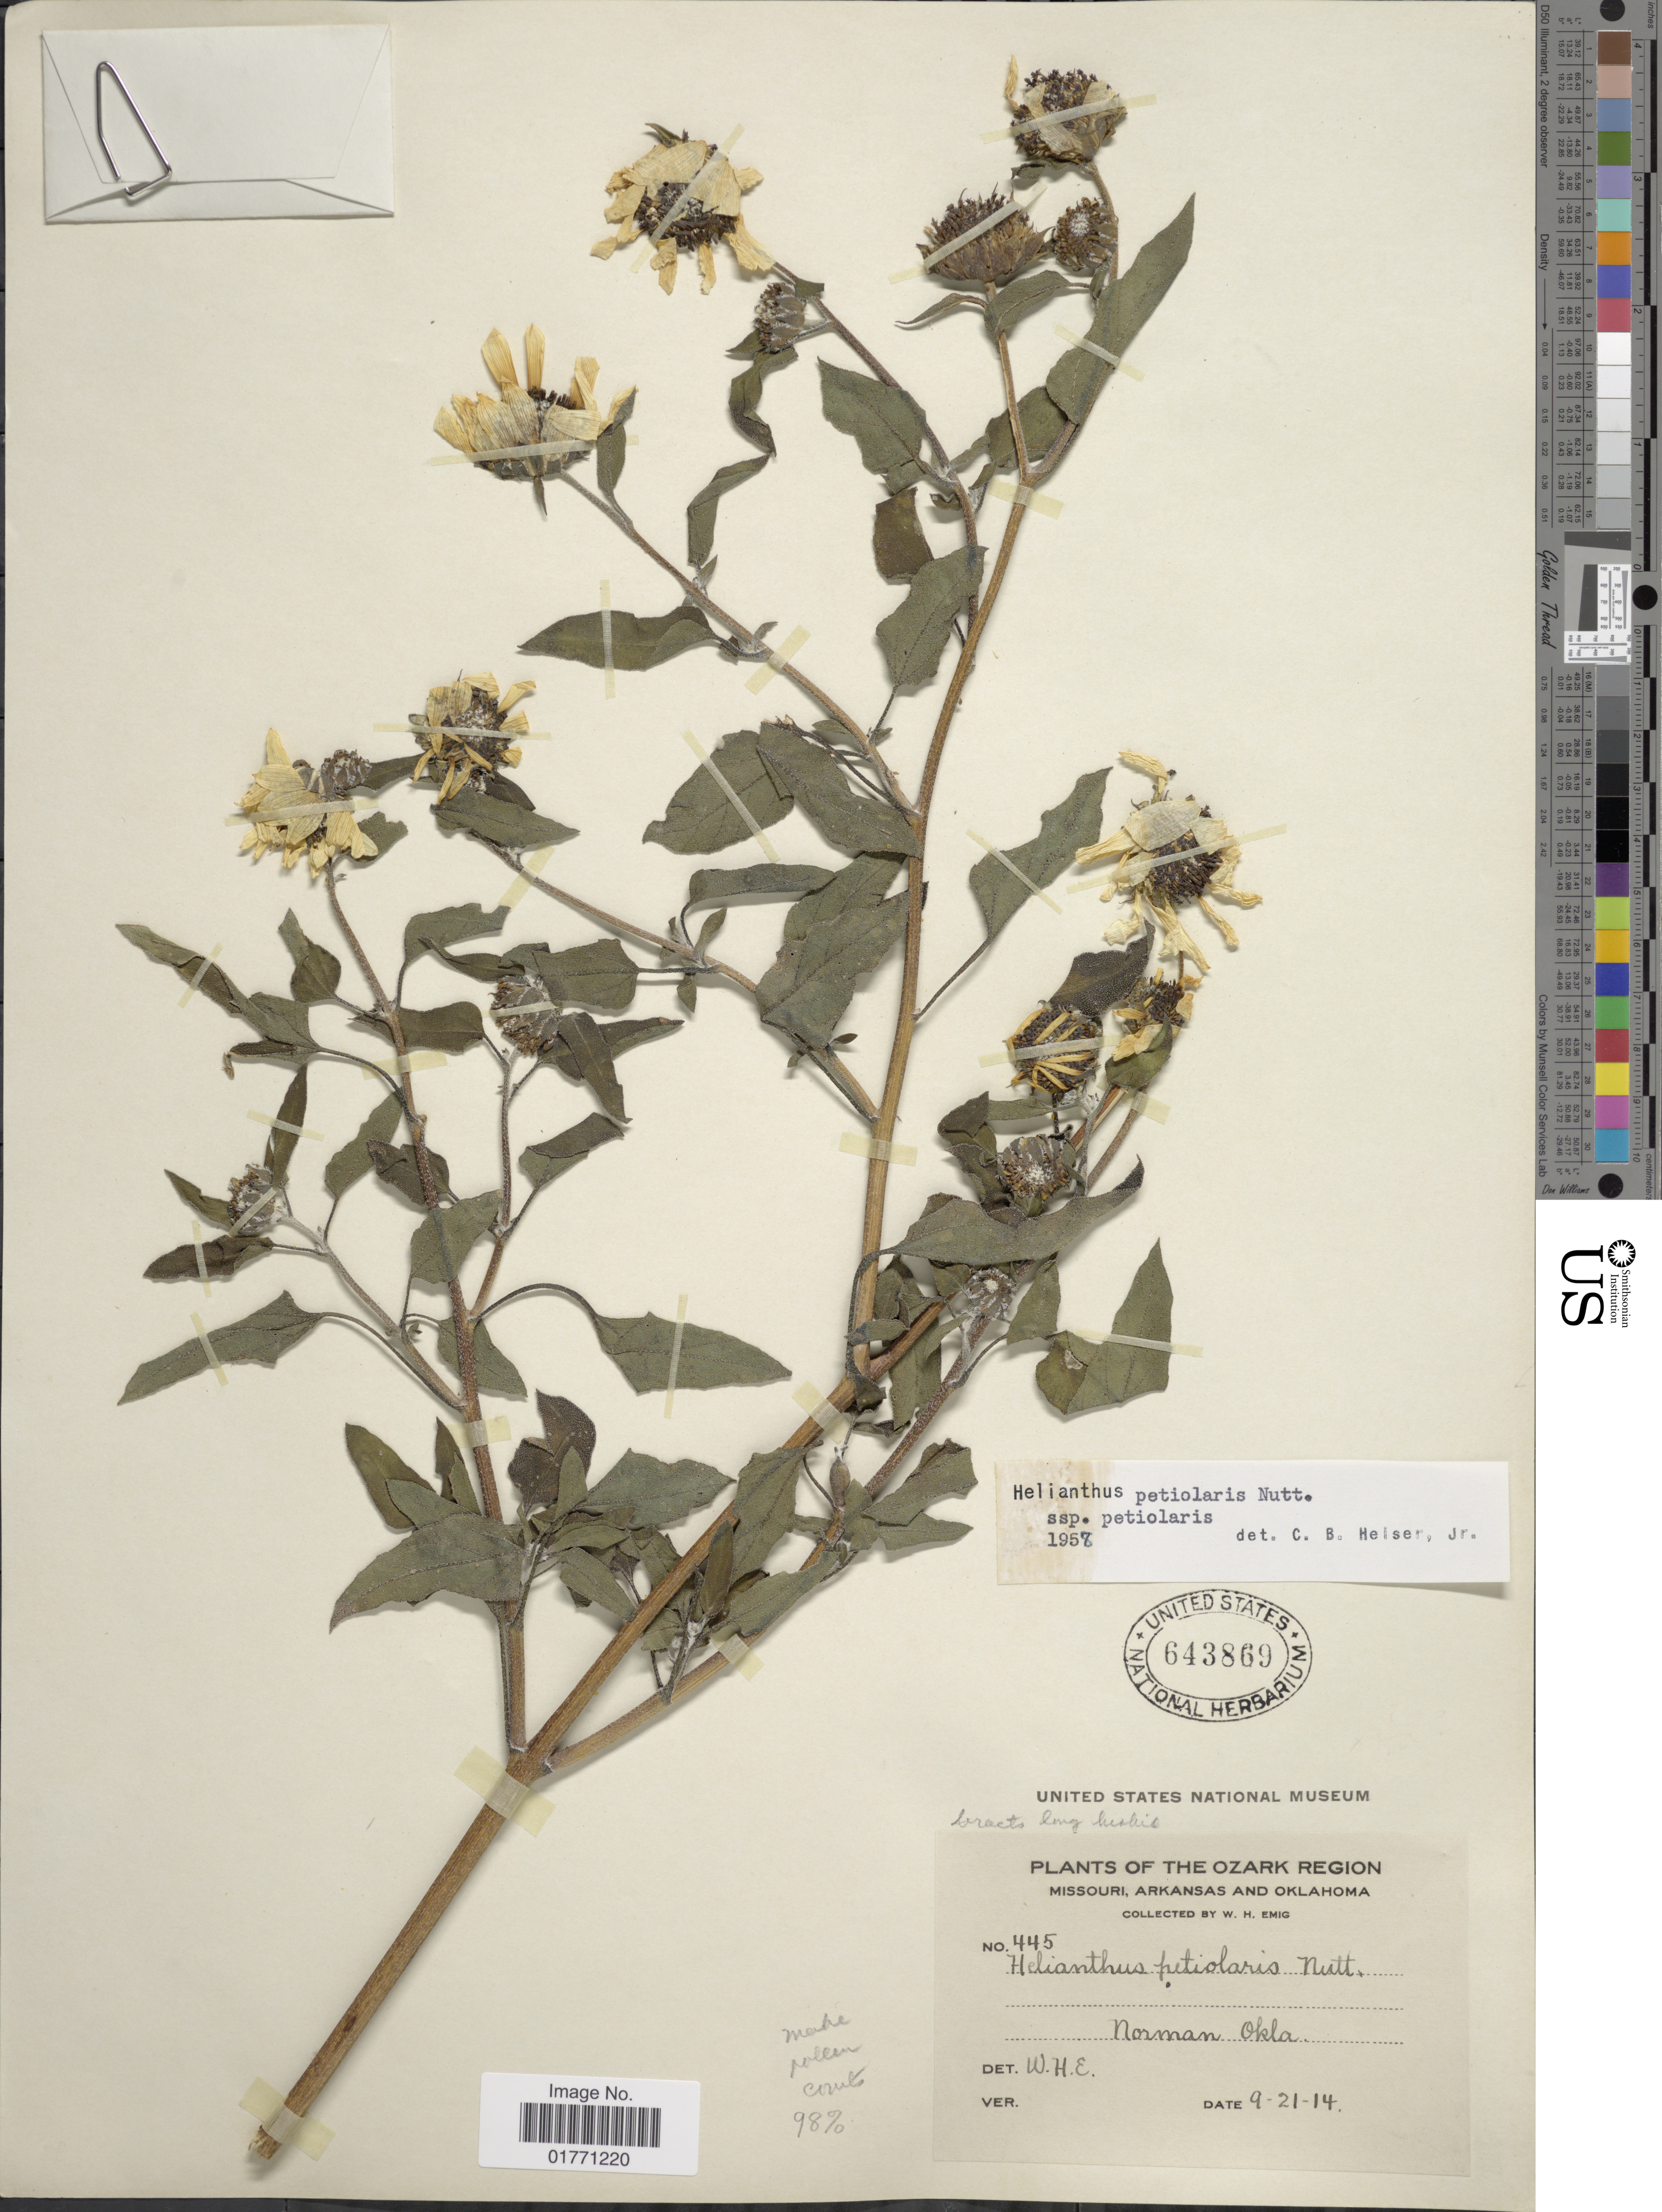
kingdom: Plantae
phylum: Tracheophyta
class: Magnoliopsida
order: Asterales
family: Asteraceae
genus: Helianthus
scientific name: Helianthus petiolaris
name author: Nutt.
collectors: W. H. Emig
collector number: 445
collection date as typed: Transcribed d/m/y: 21/9/14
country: United States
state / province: Oklahoma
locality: Ozark region, Norman.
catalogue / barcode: US 643869